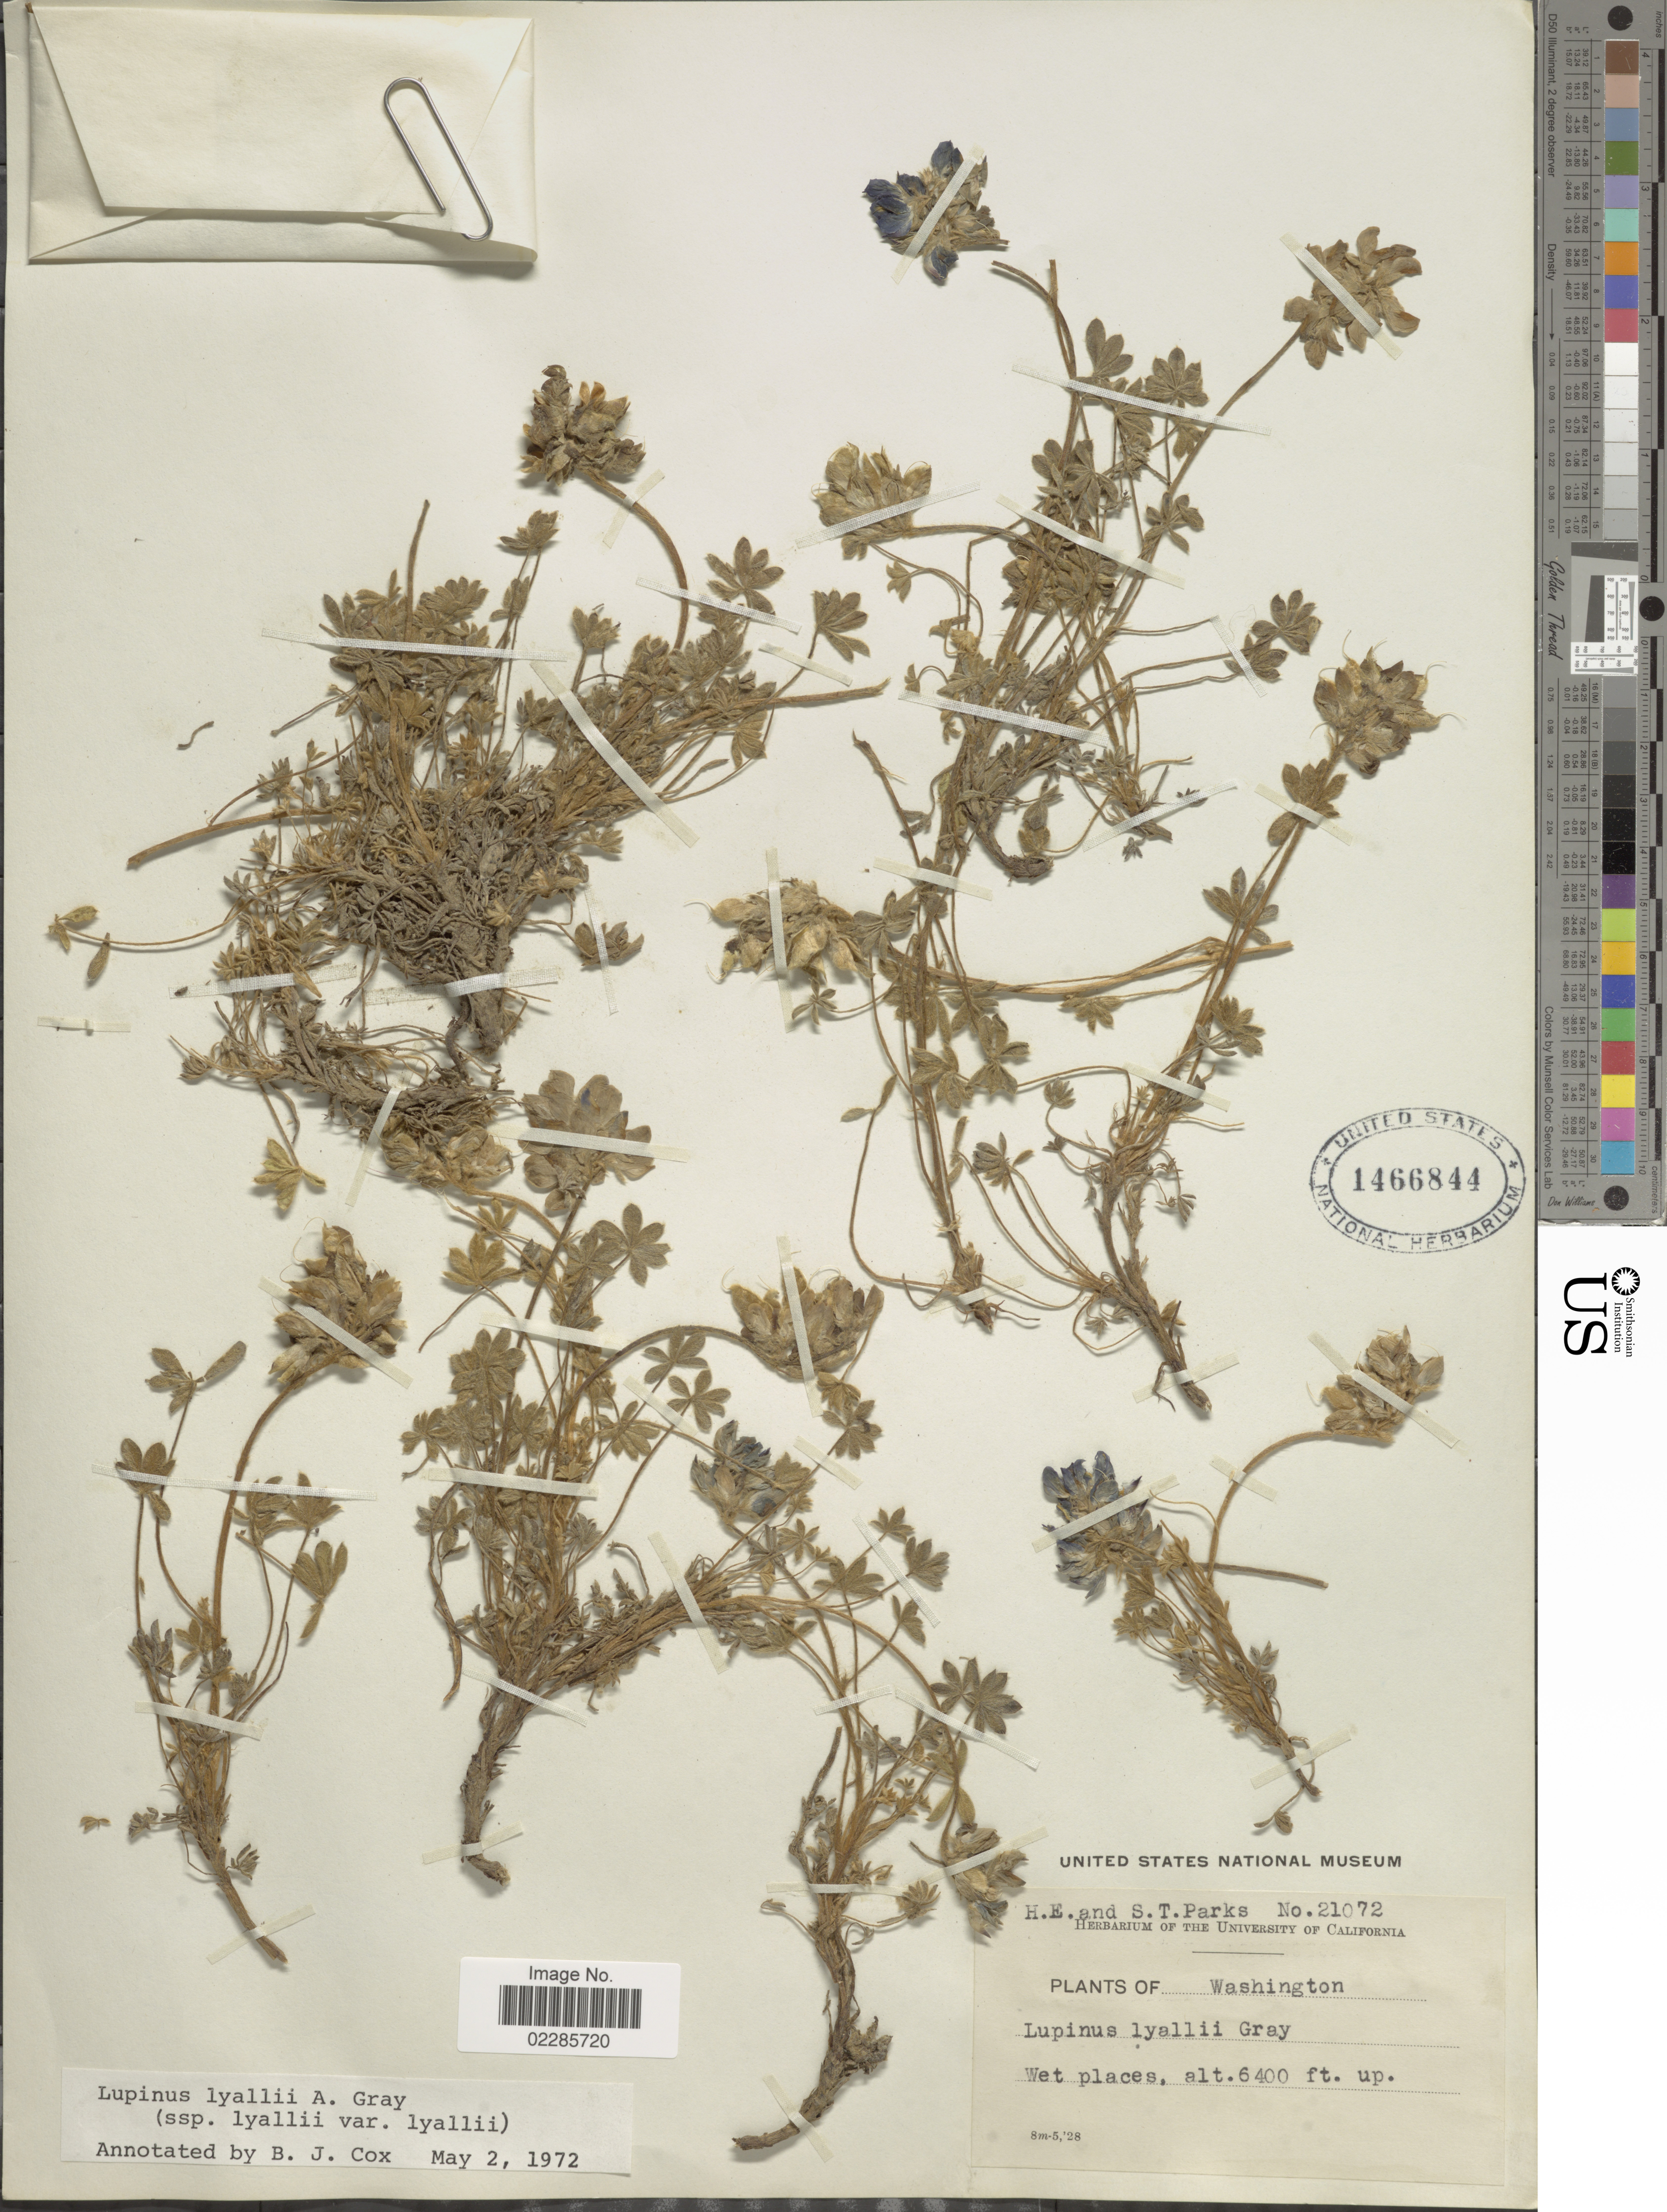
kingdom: Plantae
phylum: Tracheophyta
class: Magnoliopsida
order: Fabales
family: Fabaceae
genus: Lupinus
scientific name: Lupinus lyallii subsp. lyallii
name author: A. Gray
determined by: Cox, B. J.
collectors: H. E. Parks & S. Parks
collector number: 21072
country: United States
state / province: Washington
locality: Wet places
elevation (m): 1951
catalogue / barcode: US 1466844